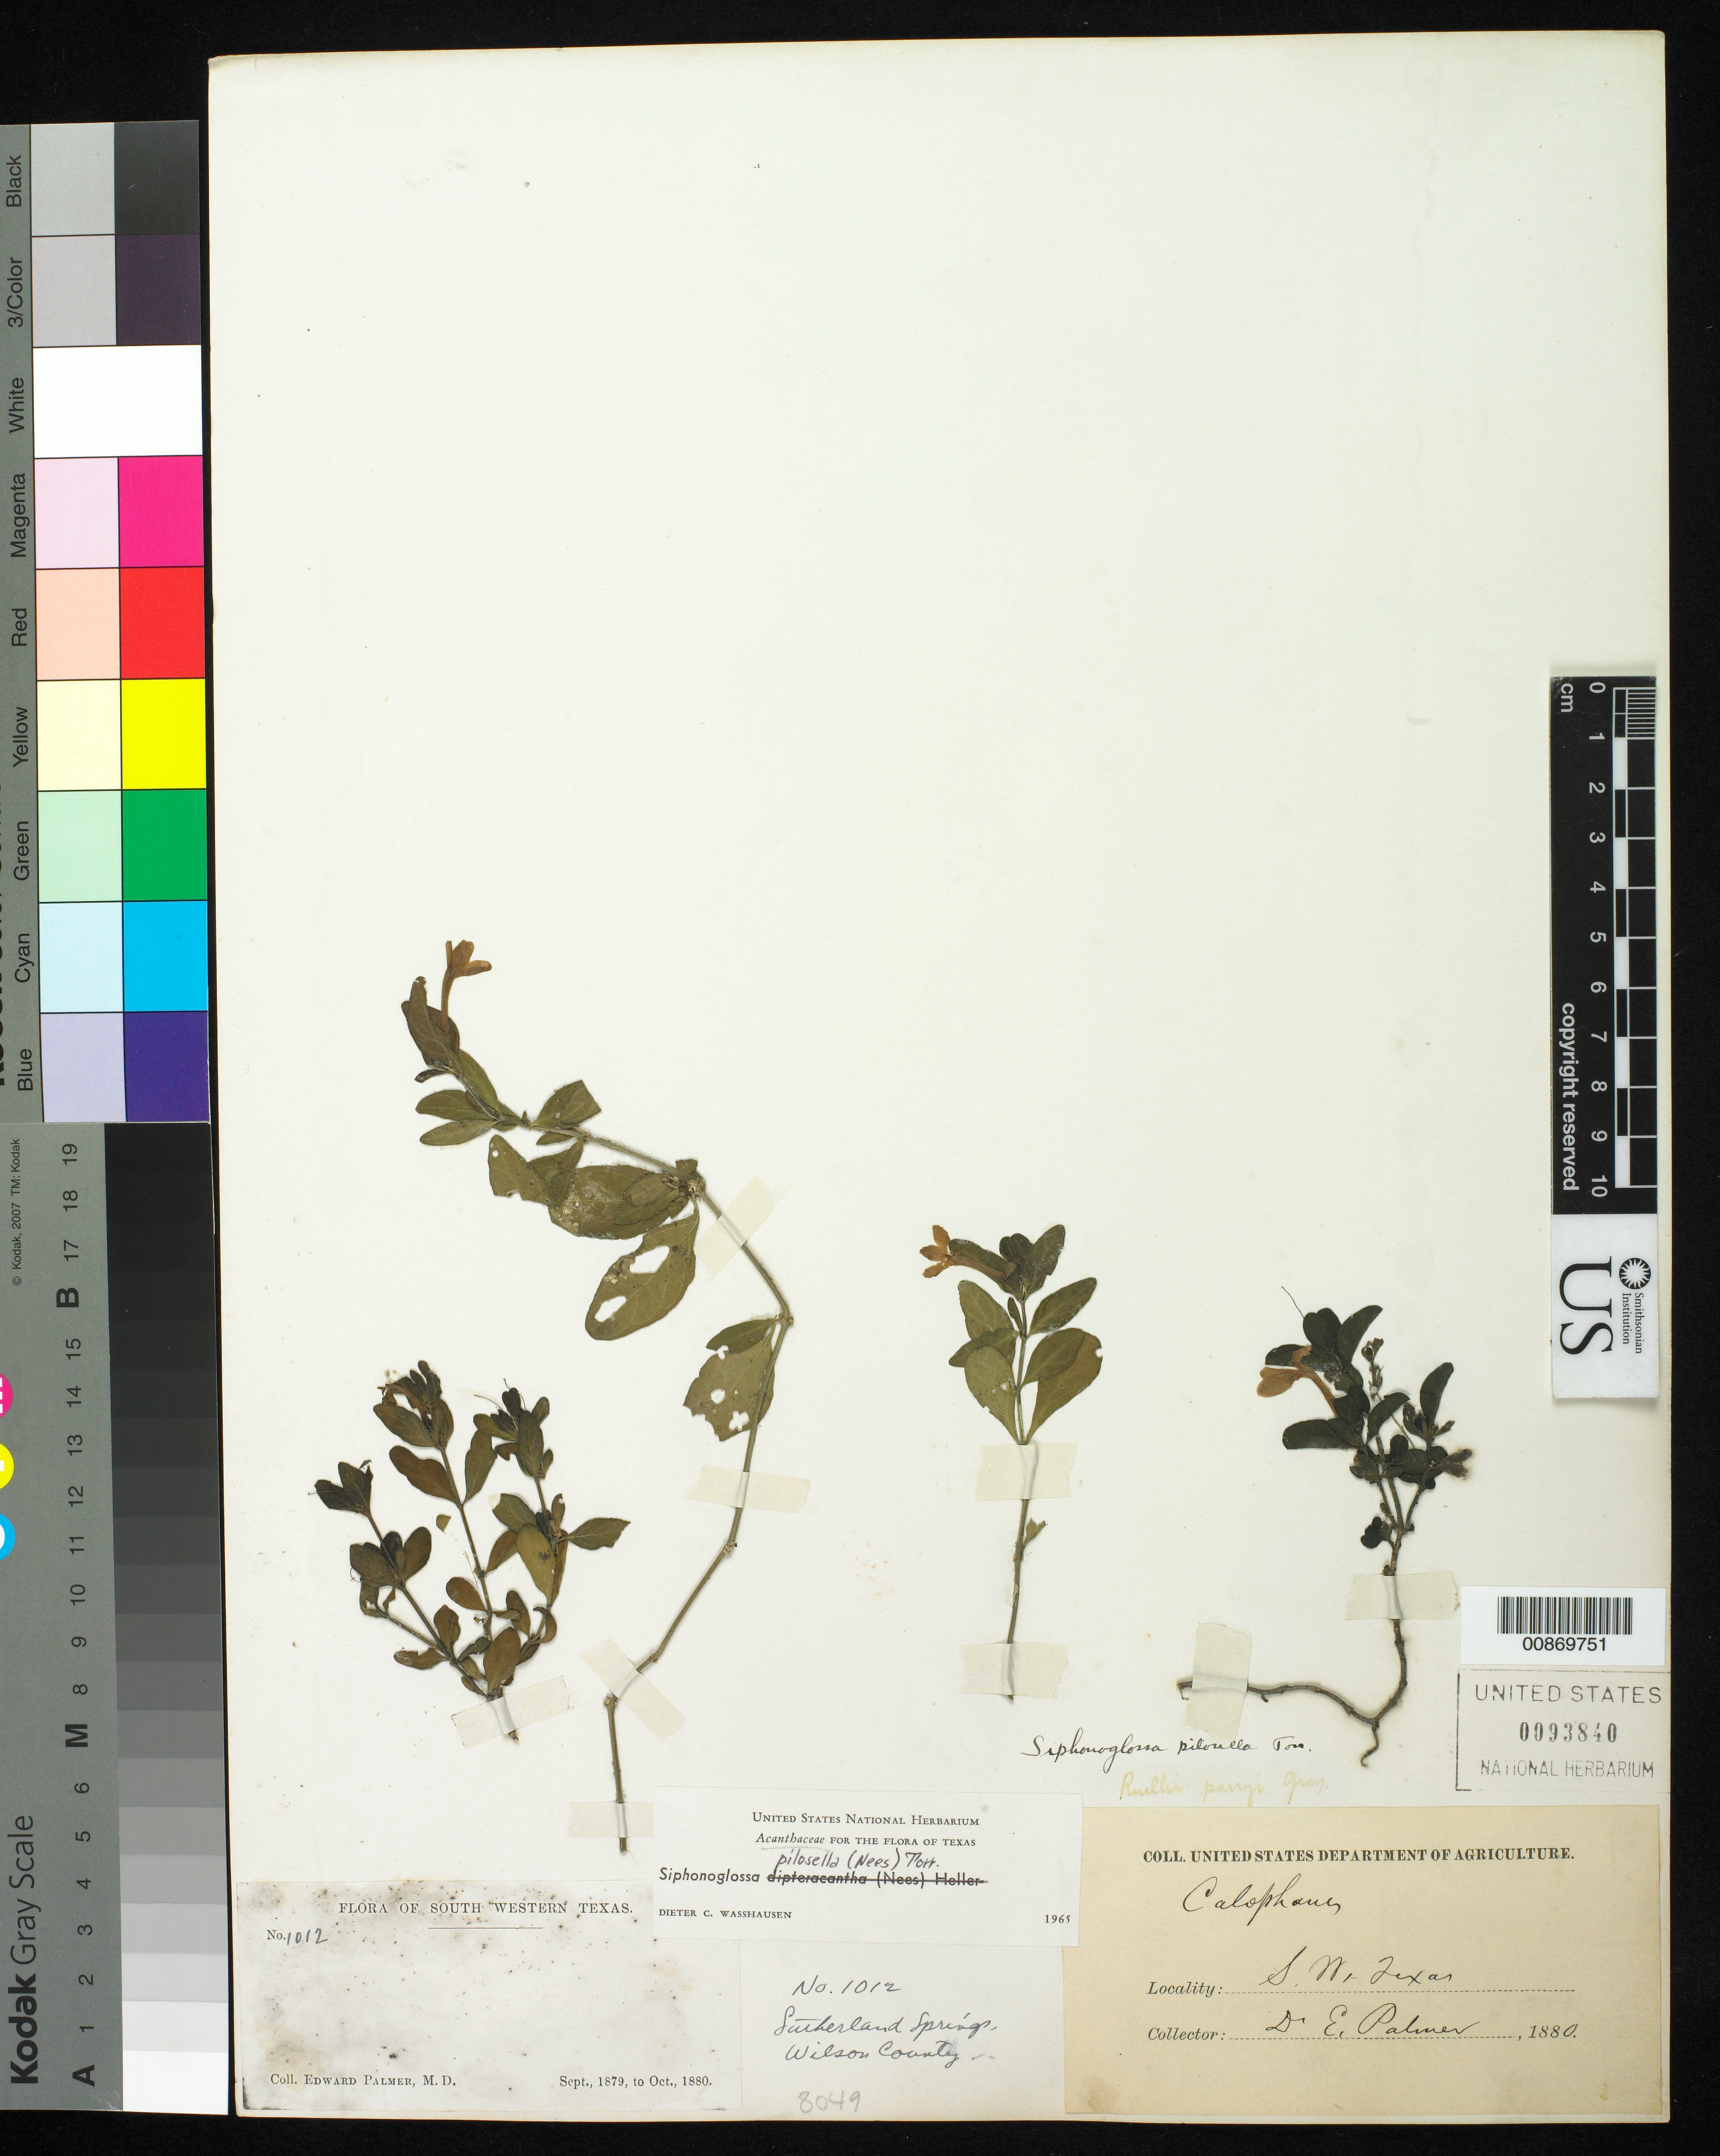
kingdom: Plantae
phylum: Tracheophyta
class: Magnoliopsida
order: Lamiales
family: Acanthaceae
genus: Justicia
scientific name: Justicia pilosella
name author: (Nees) Hilsenb.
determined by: Fisher, Amanda, (LOB), California State University, Long Beach (UNITED STATES)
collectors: E. Palmer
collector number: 1012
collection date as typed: Sep 1879 to -- Oct 1880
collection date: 1879-09/1880-10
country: United States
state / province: Texas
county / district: Wilson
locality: Southerland Springs, Wilson County, South Western Texas.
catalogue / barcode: US 93840